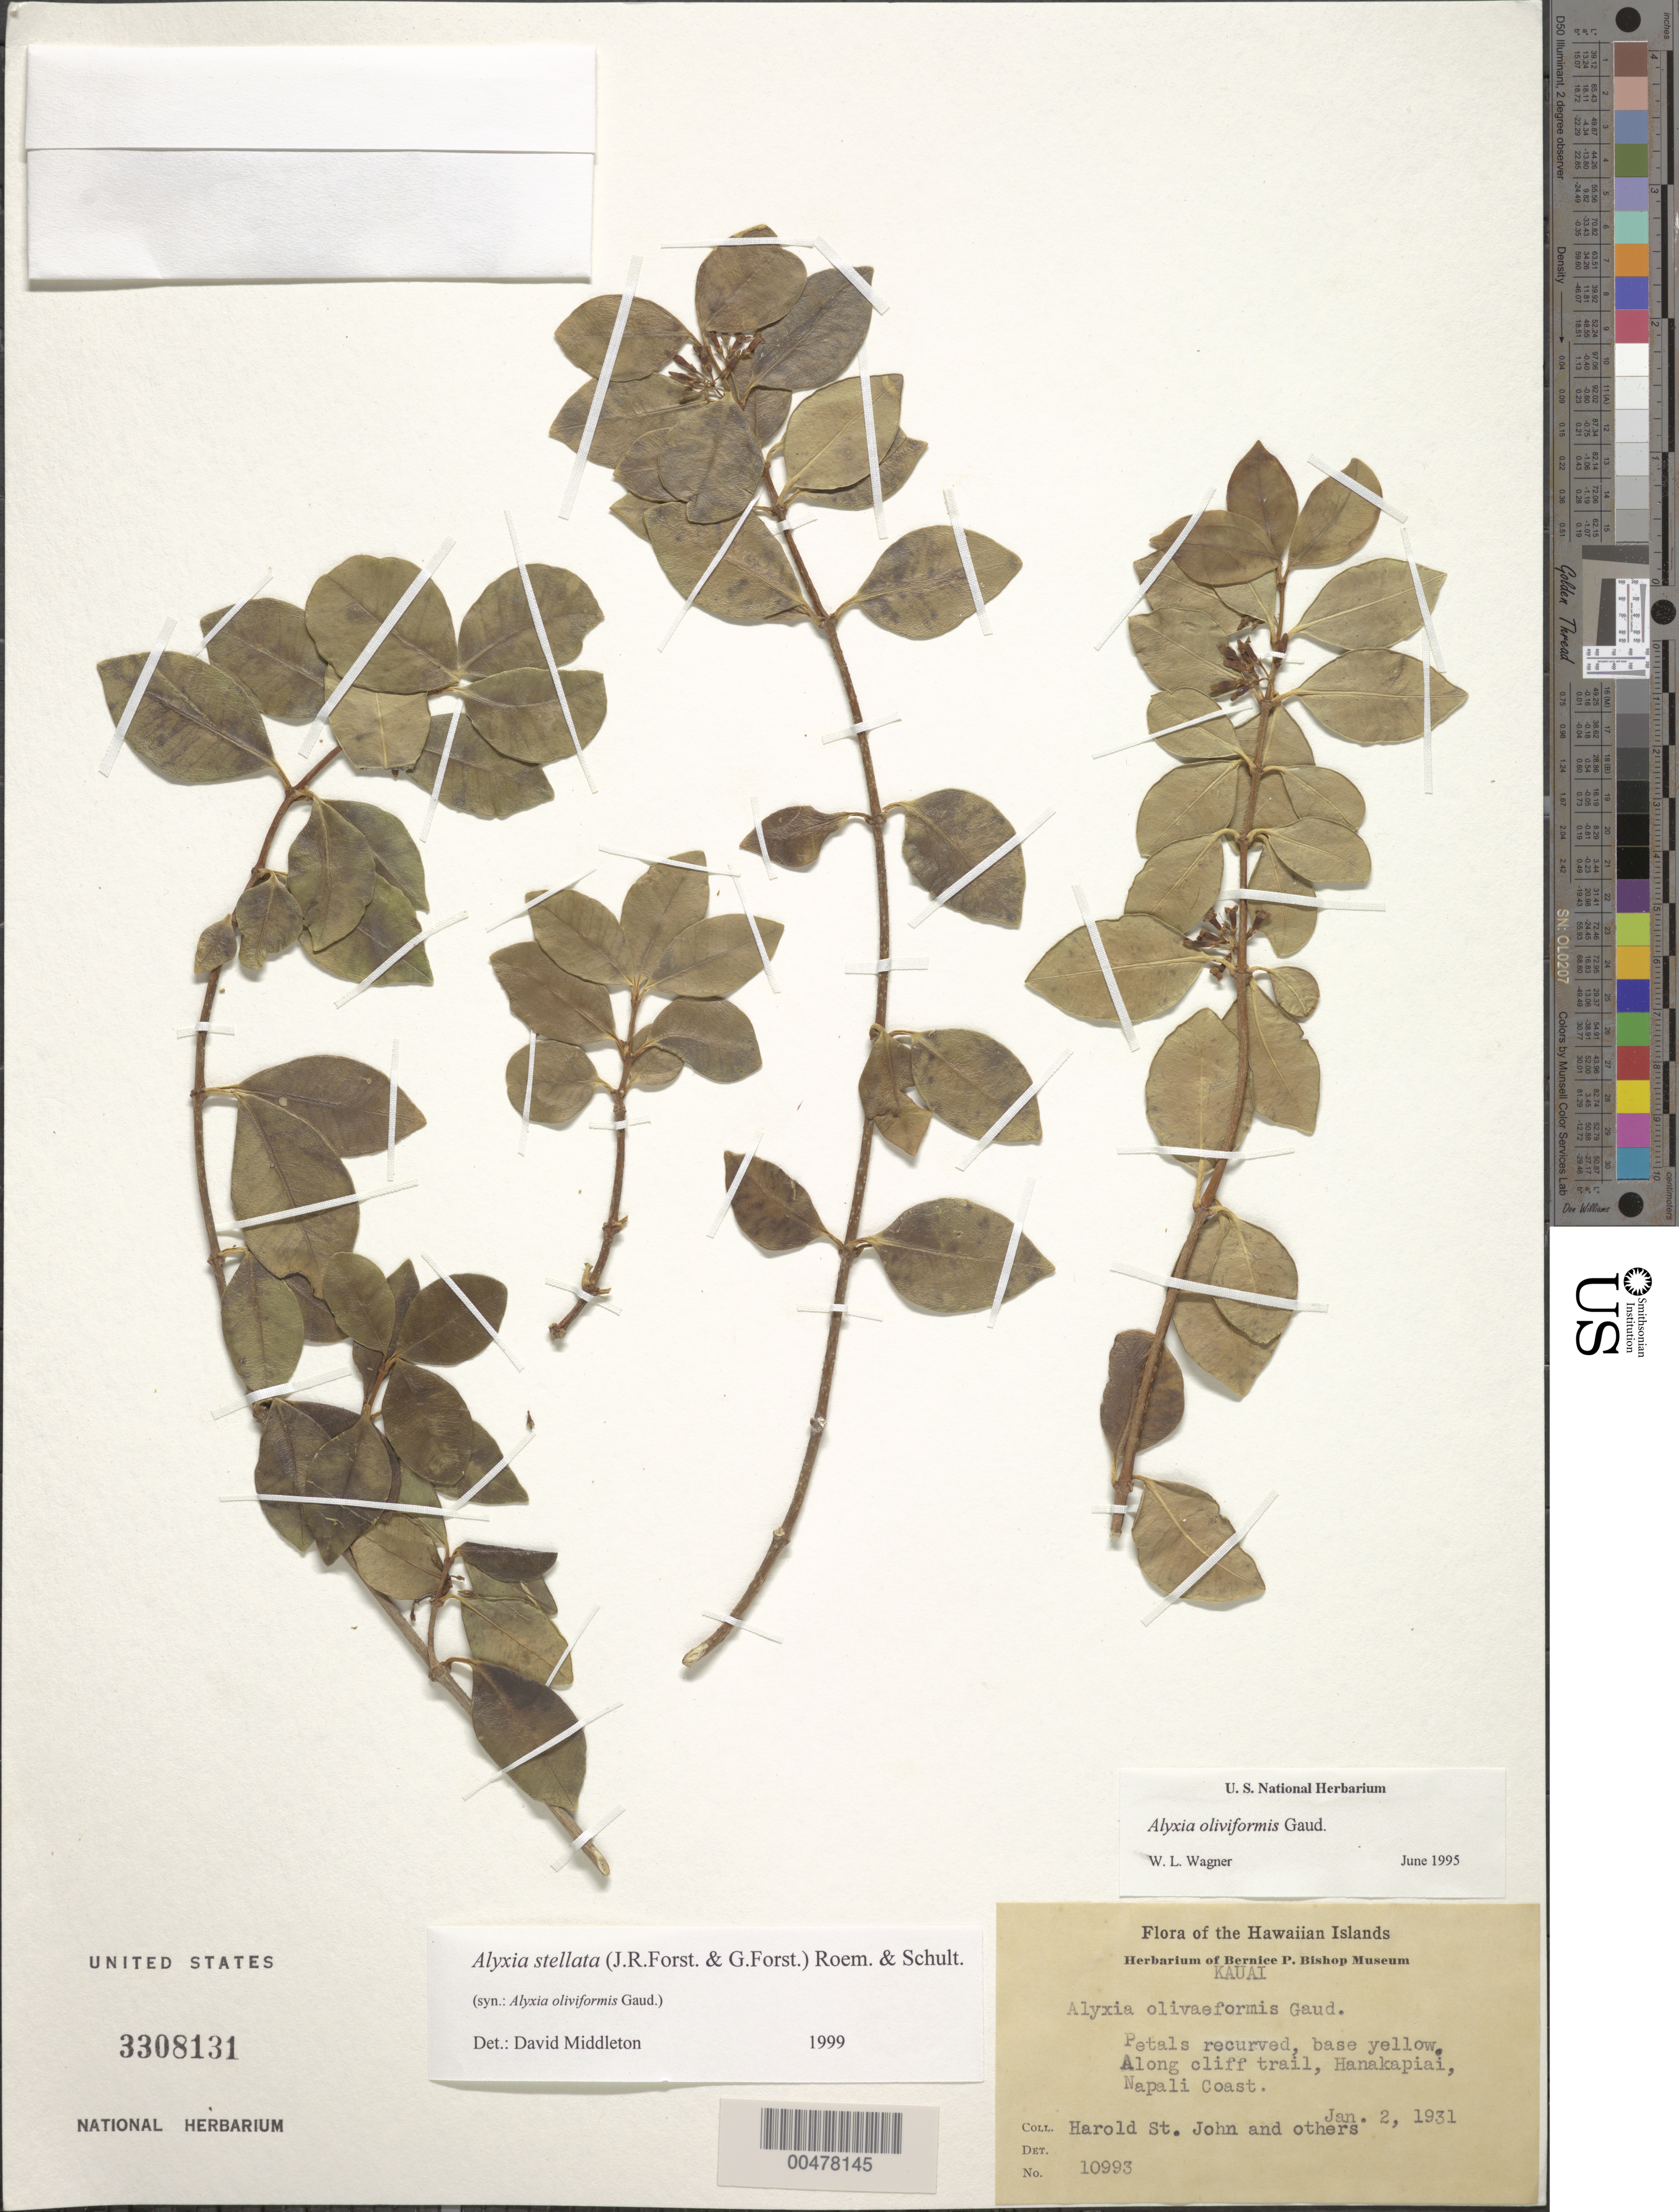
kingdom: Plantae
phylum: Tracheophyta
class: Magnoliopsida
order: Gentianales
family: Apocynaceae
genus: Alyxia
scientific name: Alyxia stellata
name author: (J.R. Forst. & G. Forst.) Roem. & Schult.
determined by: Middleton, D. J.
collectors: H. St. John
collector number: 10993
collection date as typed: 2 Jan 1931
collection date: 1931-01-02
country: United States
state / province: Hawaii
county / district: Kauai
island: Kaua'i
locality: Hanakapiai, Napali coast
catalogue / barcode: US 3308131